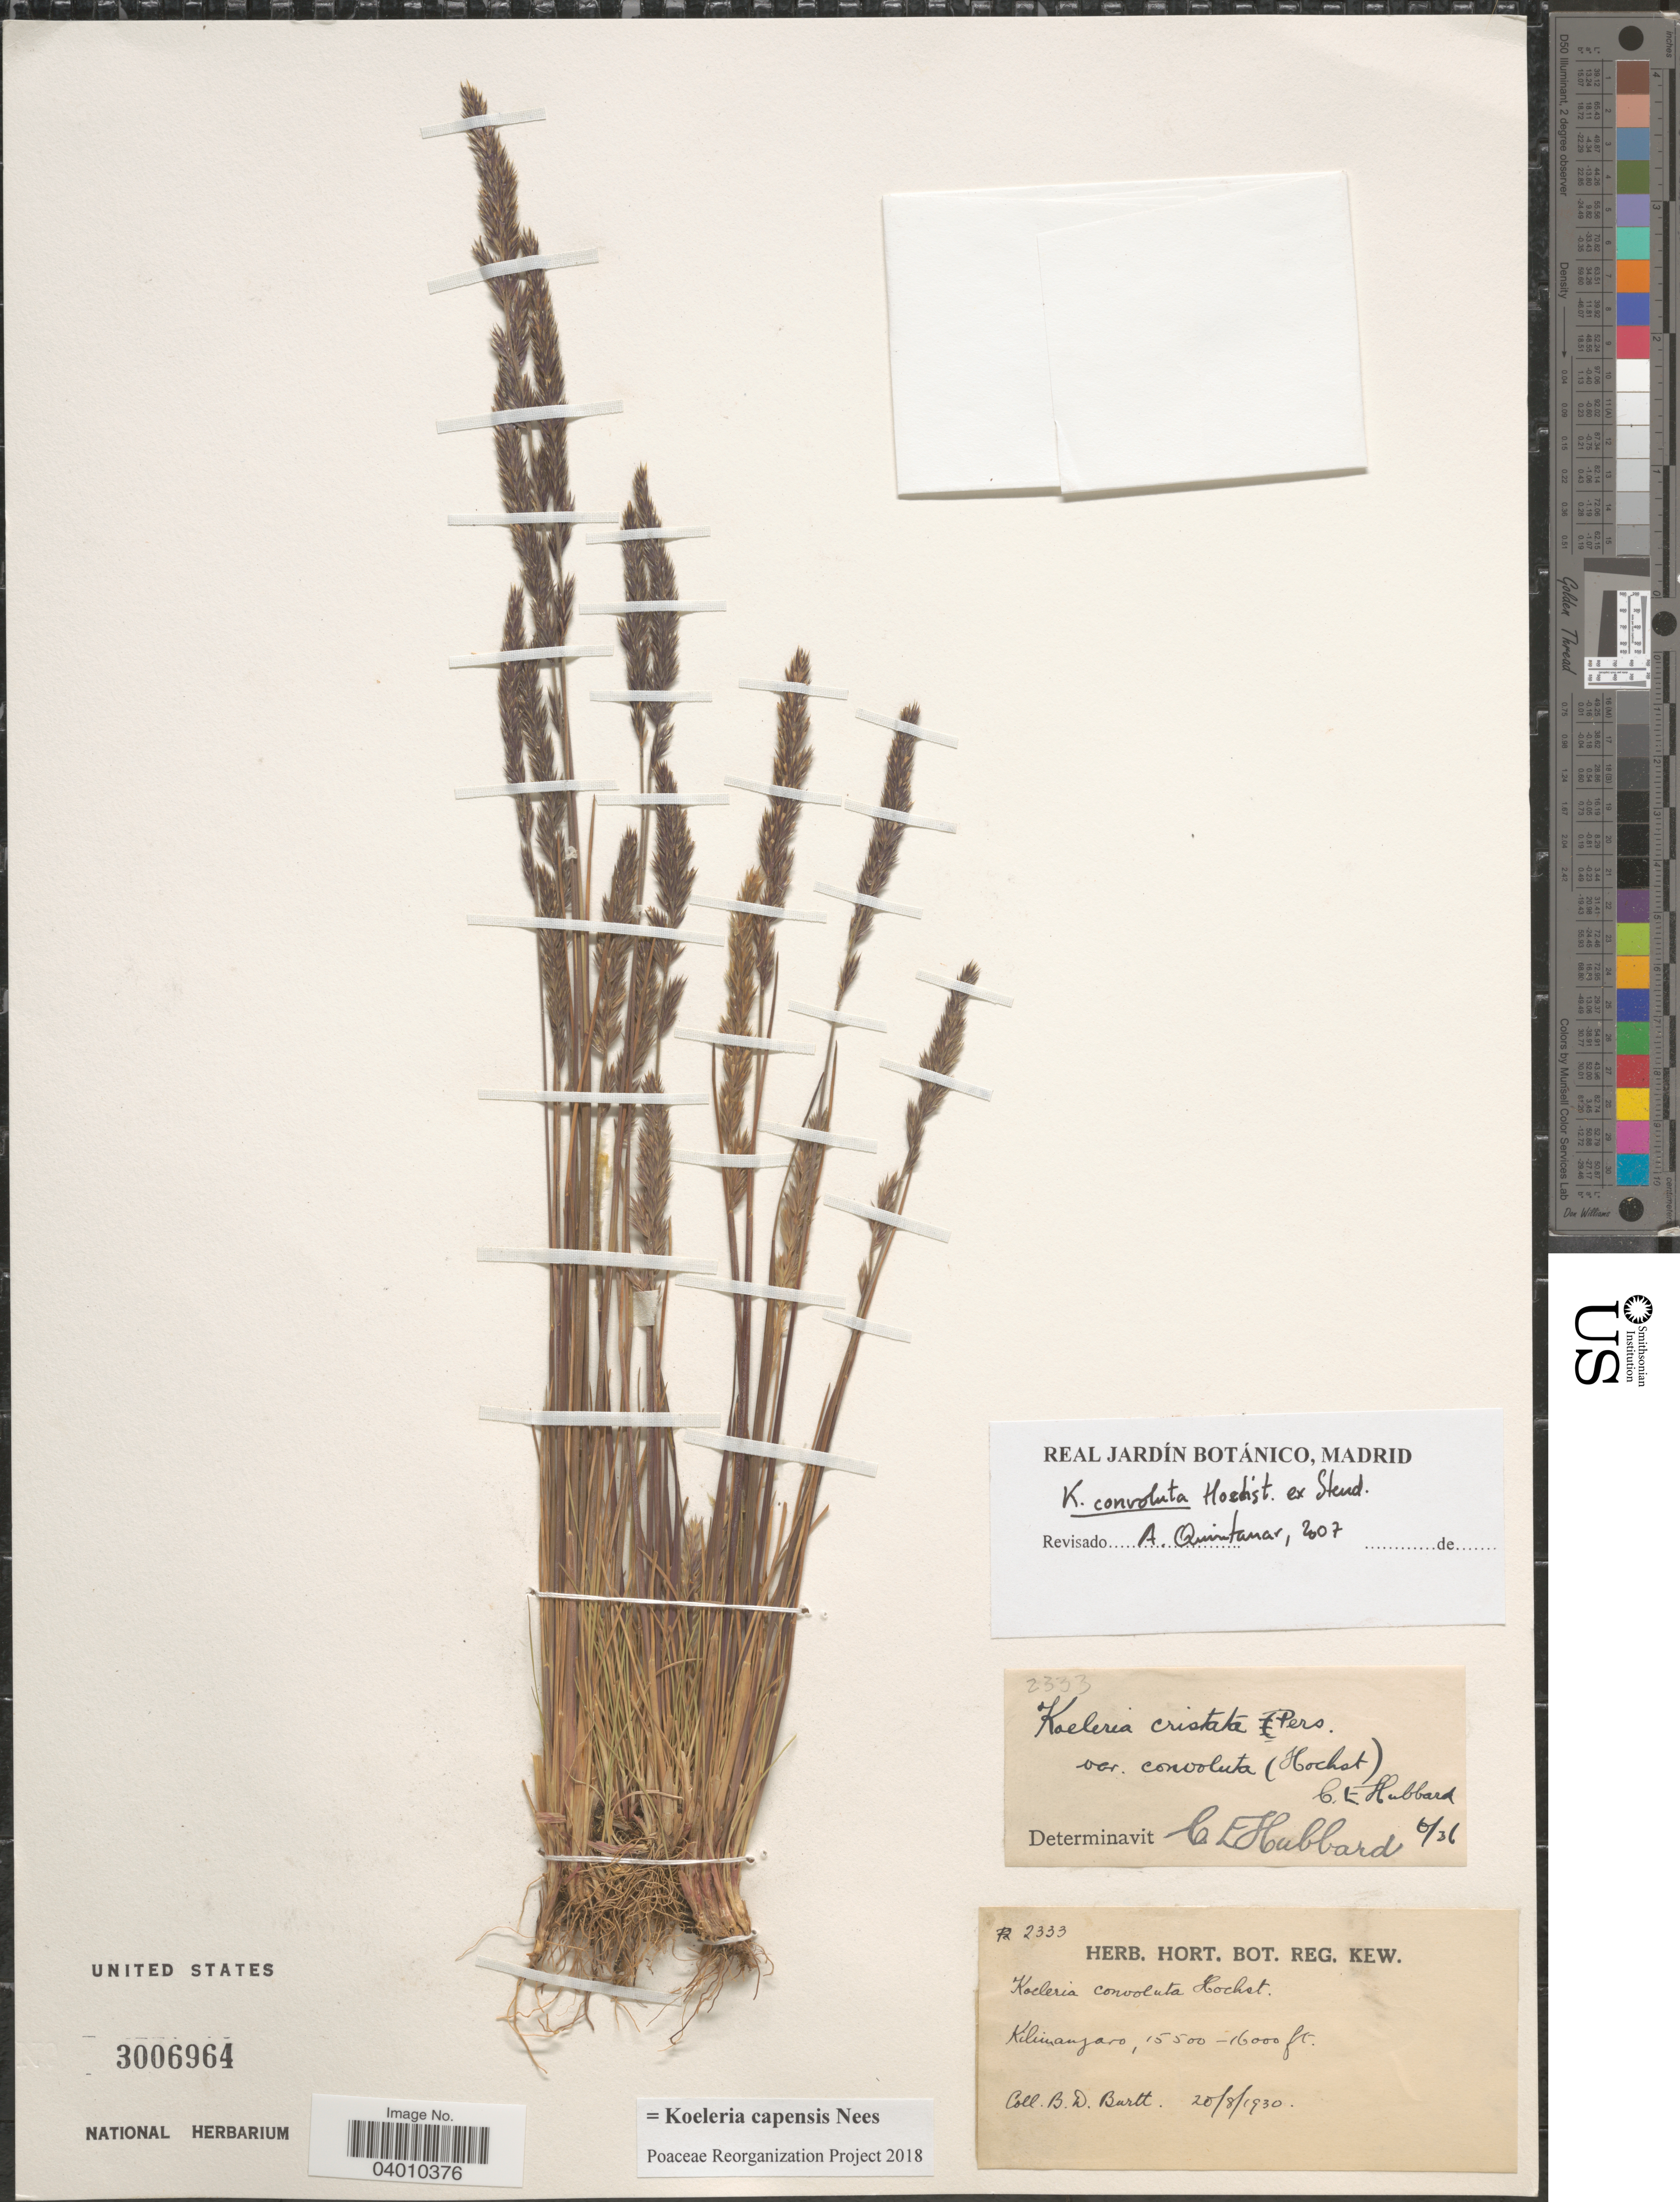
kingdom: Plantae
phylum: Tracheophyta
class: Liliopsida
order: Poales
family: Poaceae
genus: Koeleria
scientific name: Koeleria capensis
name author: (Steud.) Nees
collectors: B. D. Burtt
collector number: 2333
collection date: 1930-08-20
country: Tanzania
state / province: Kilimanjaro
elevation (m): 4724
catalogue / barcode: US 3006964